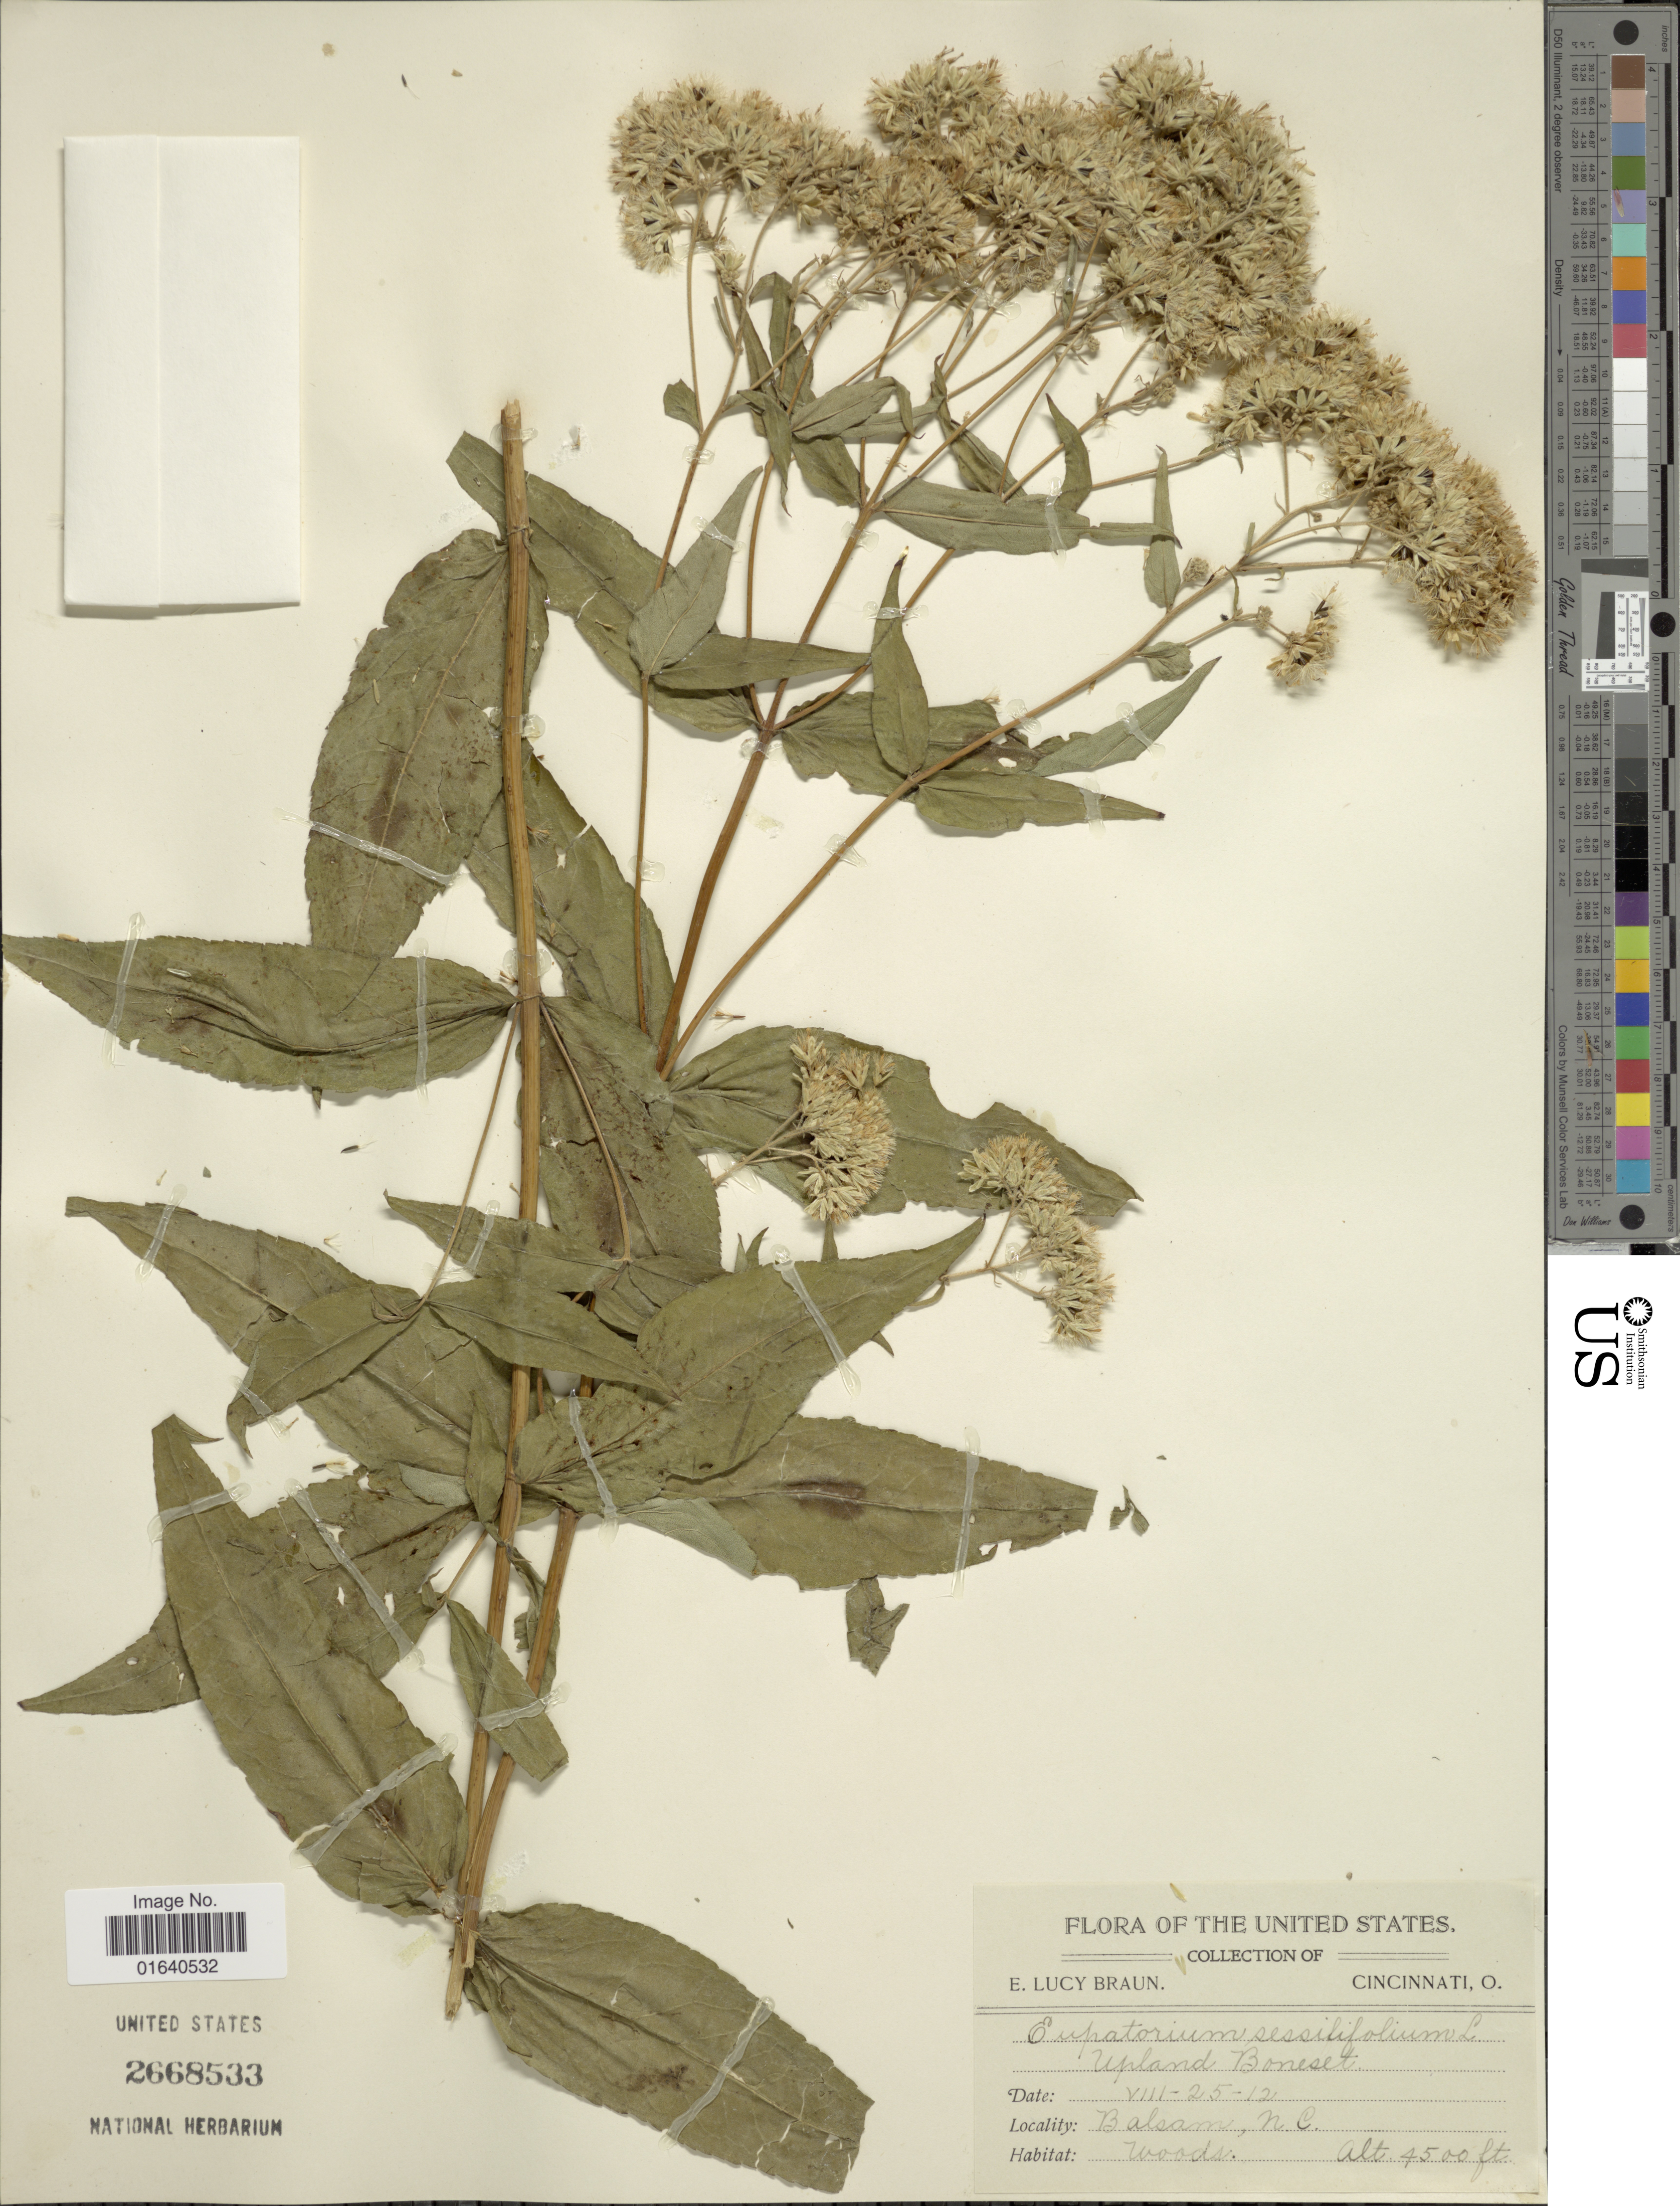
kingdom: Plantae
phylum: Tracheophyta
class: Magnoliopsida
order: Asterales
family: Asteraceae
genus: Eupatorium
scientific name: Eupatorium sessilifolium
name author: L.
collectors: E. L. Braun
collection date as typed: Transcribed d/m/y: 25/8/12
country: United States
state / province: North Carolina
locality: The United States, Balsam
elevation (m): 1372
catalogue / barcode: US 2668533